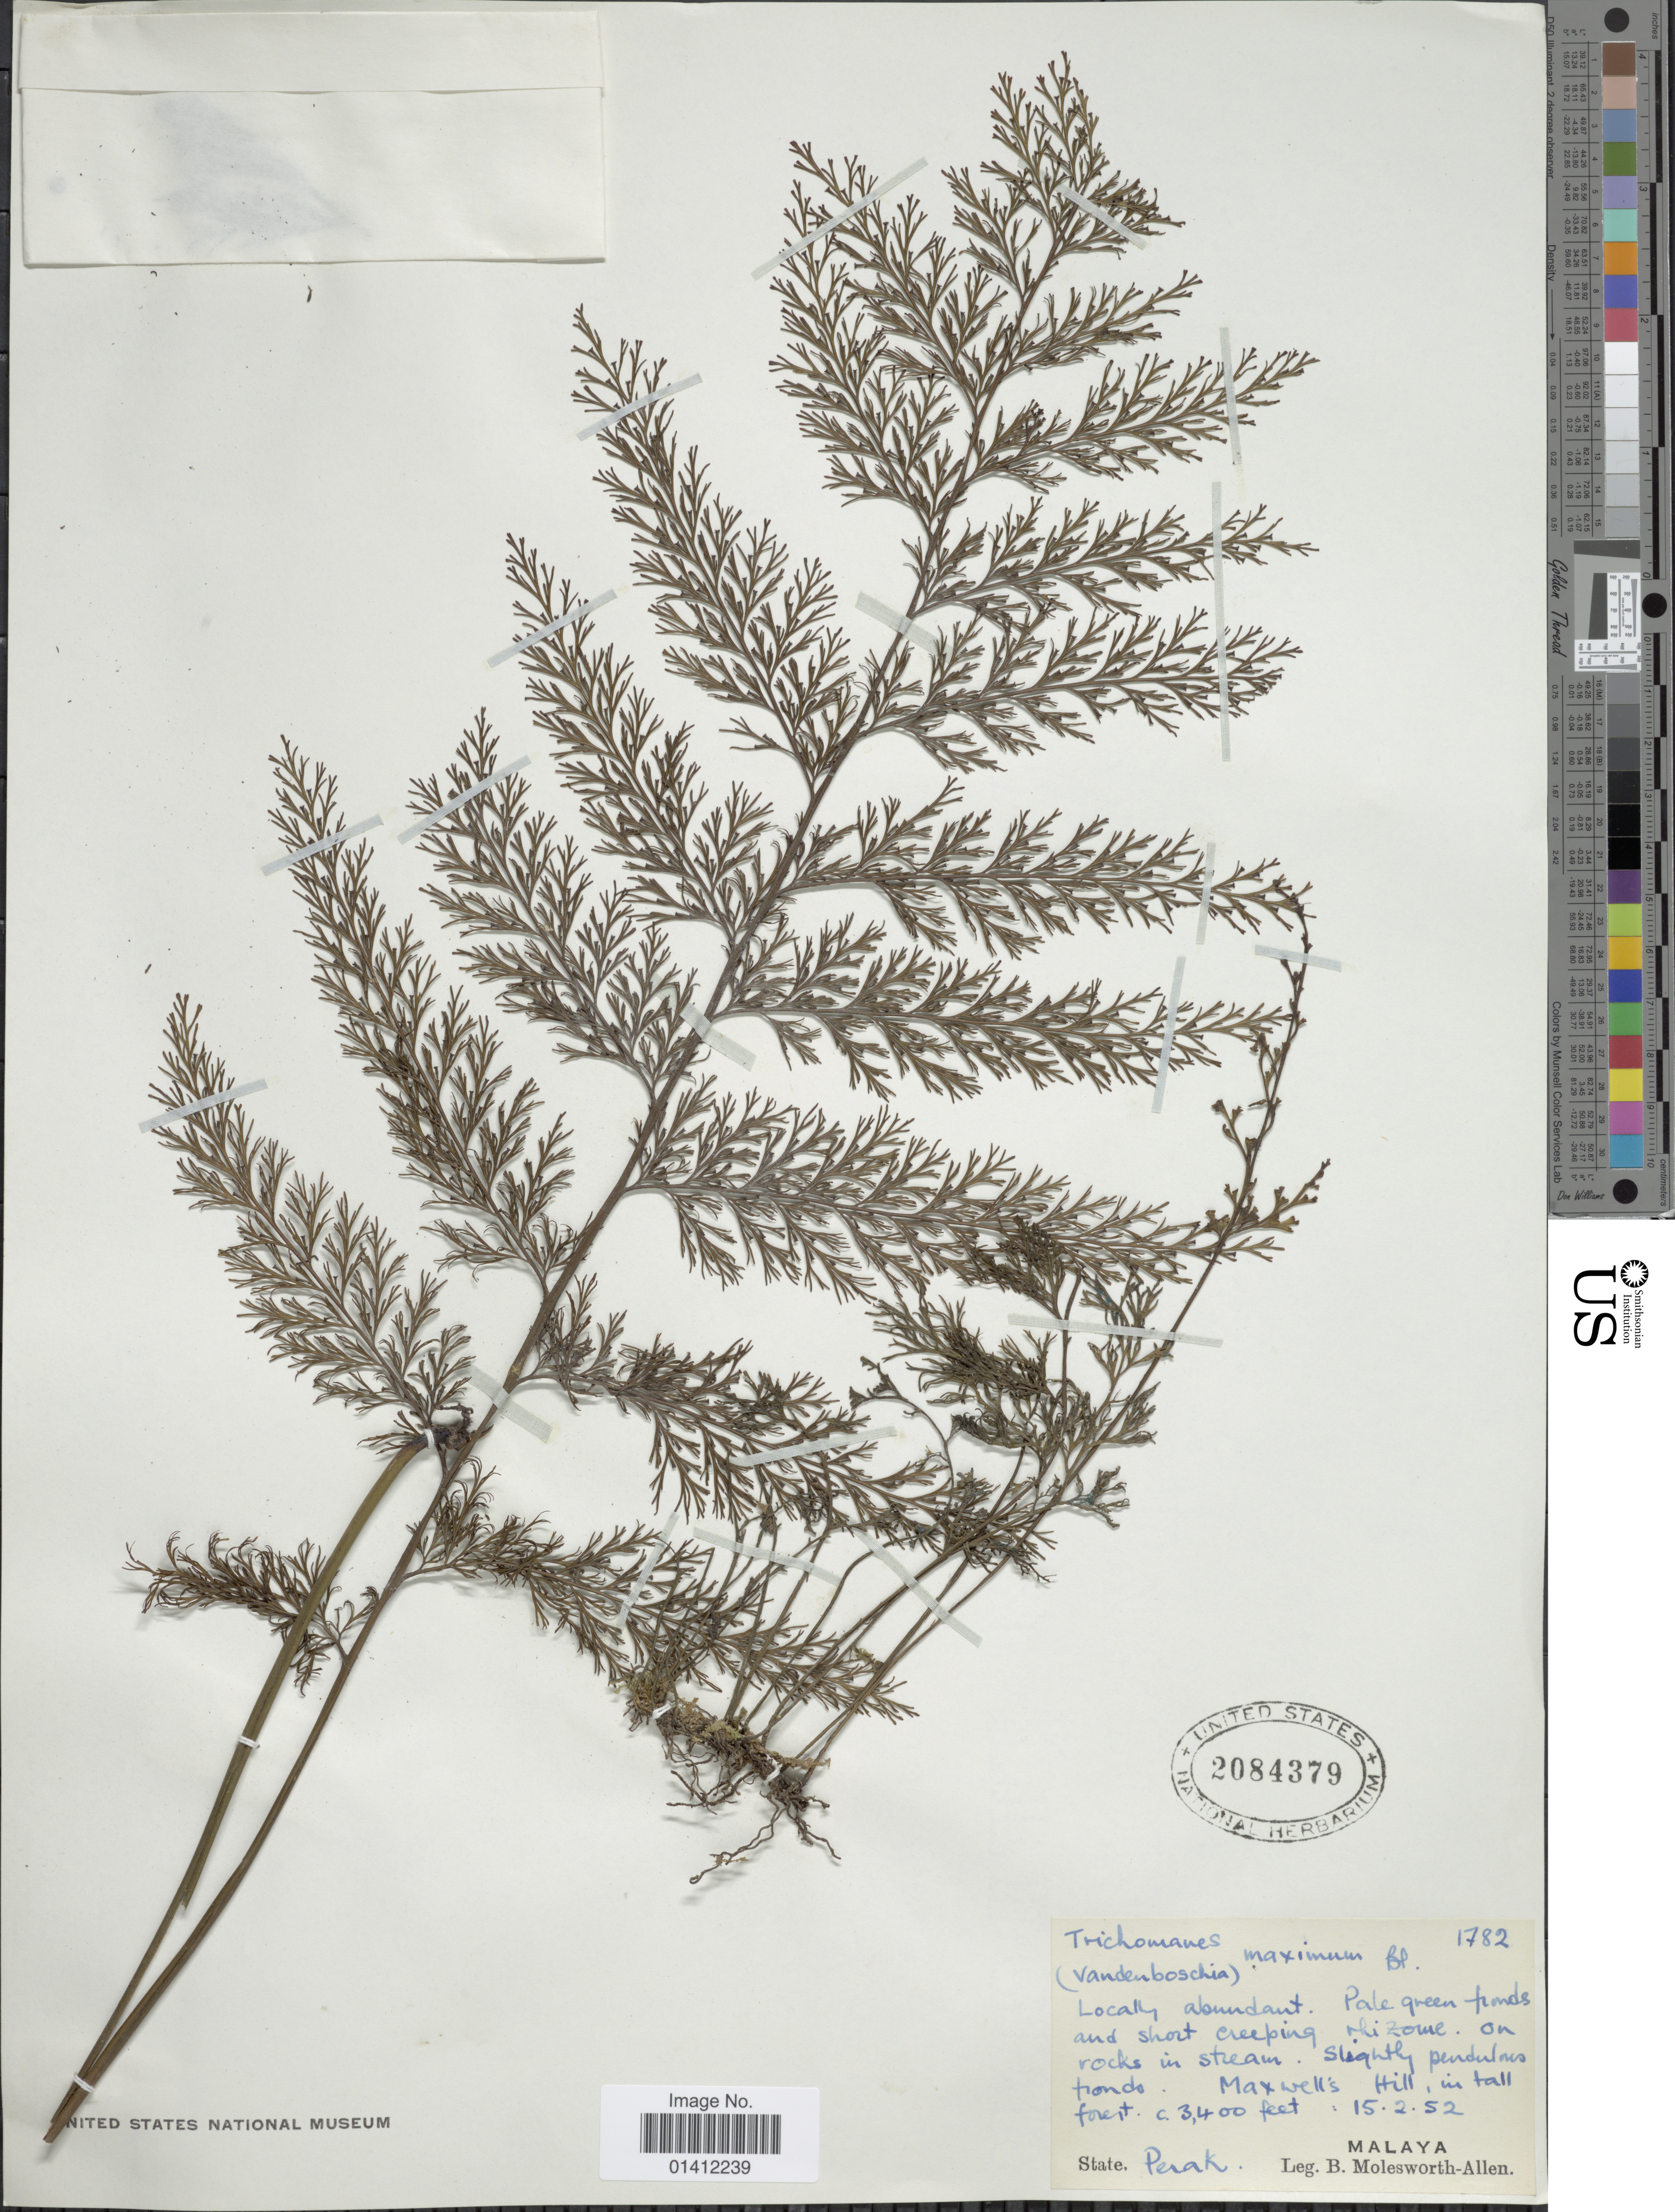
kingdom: Plantae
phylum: Tracheophyta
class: Polypodiopsida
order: Hymenophyllales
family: Hymenophyllaceae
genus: Vandenboschia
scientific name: Vandenboschia maxima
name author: (Blume) Copel.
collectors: B. E. G. Molesworth-Allen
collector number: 1782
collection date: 1952-02-15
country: Malaysia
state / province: Perak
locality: Maxwell's Hill, in tall forest. Malaya.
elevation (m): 1036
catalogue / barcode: US 2084379